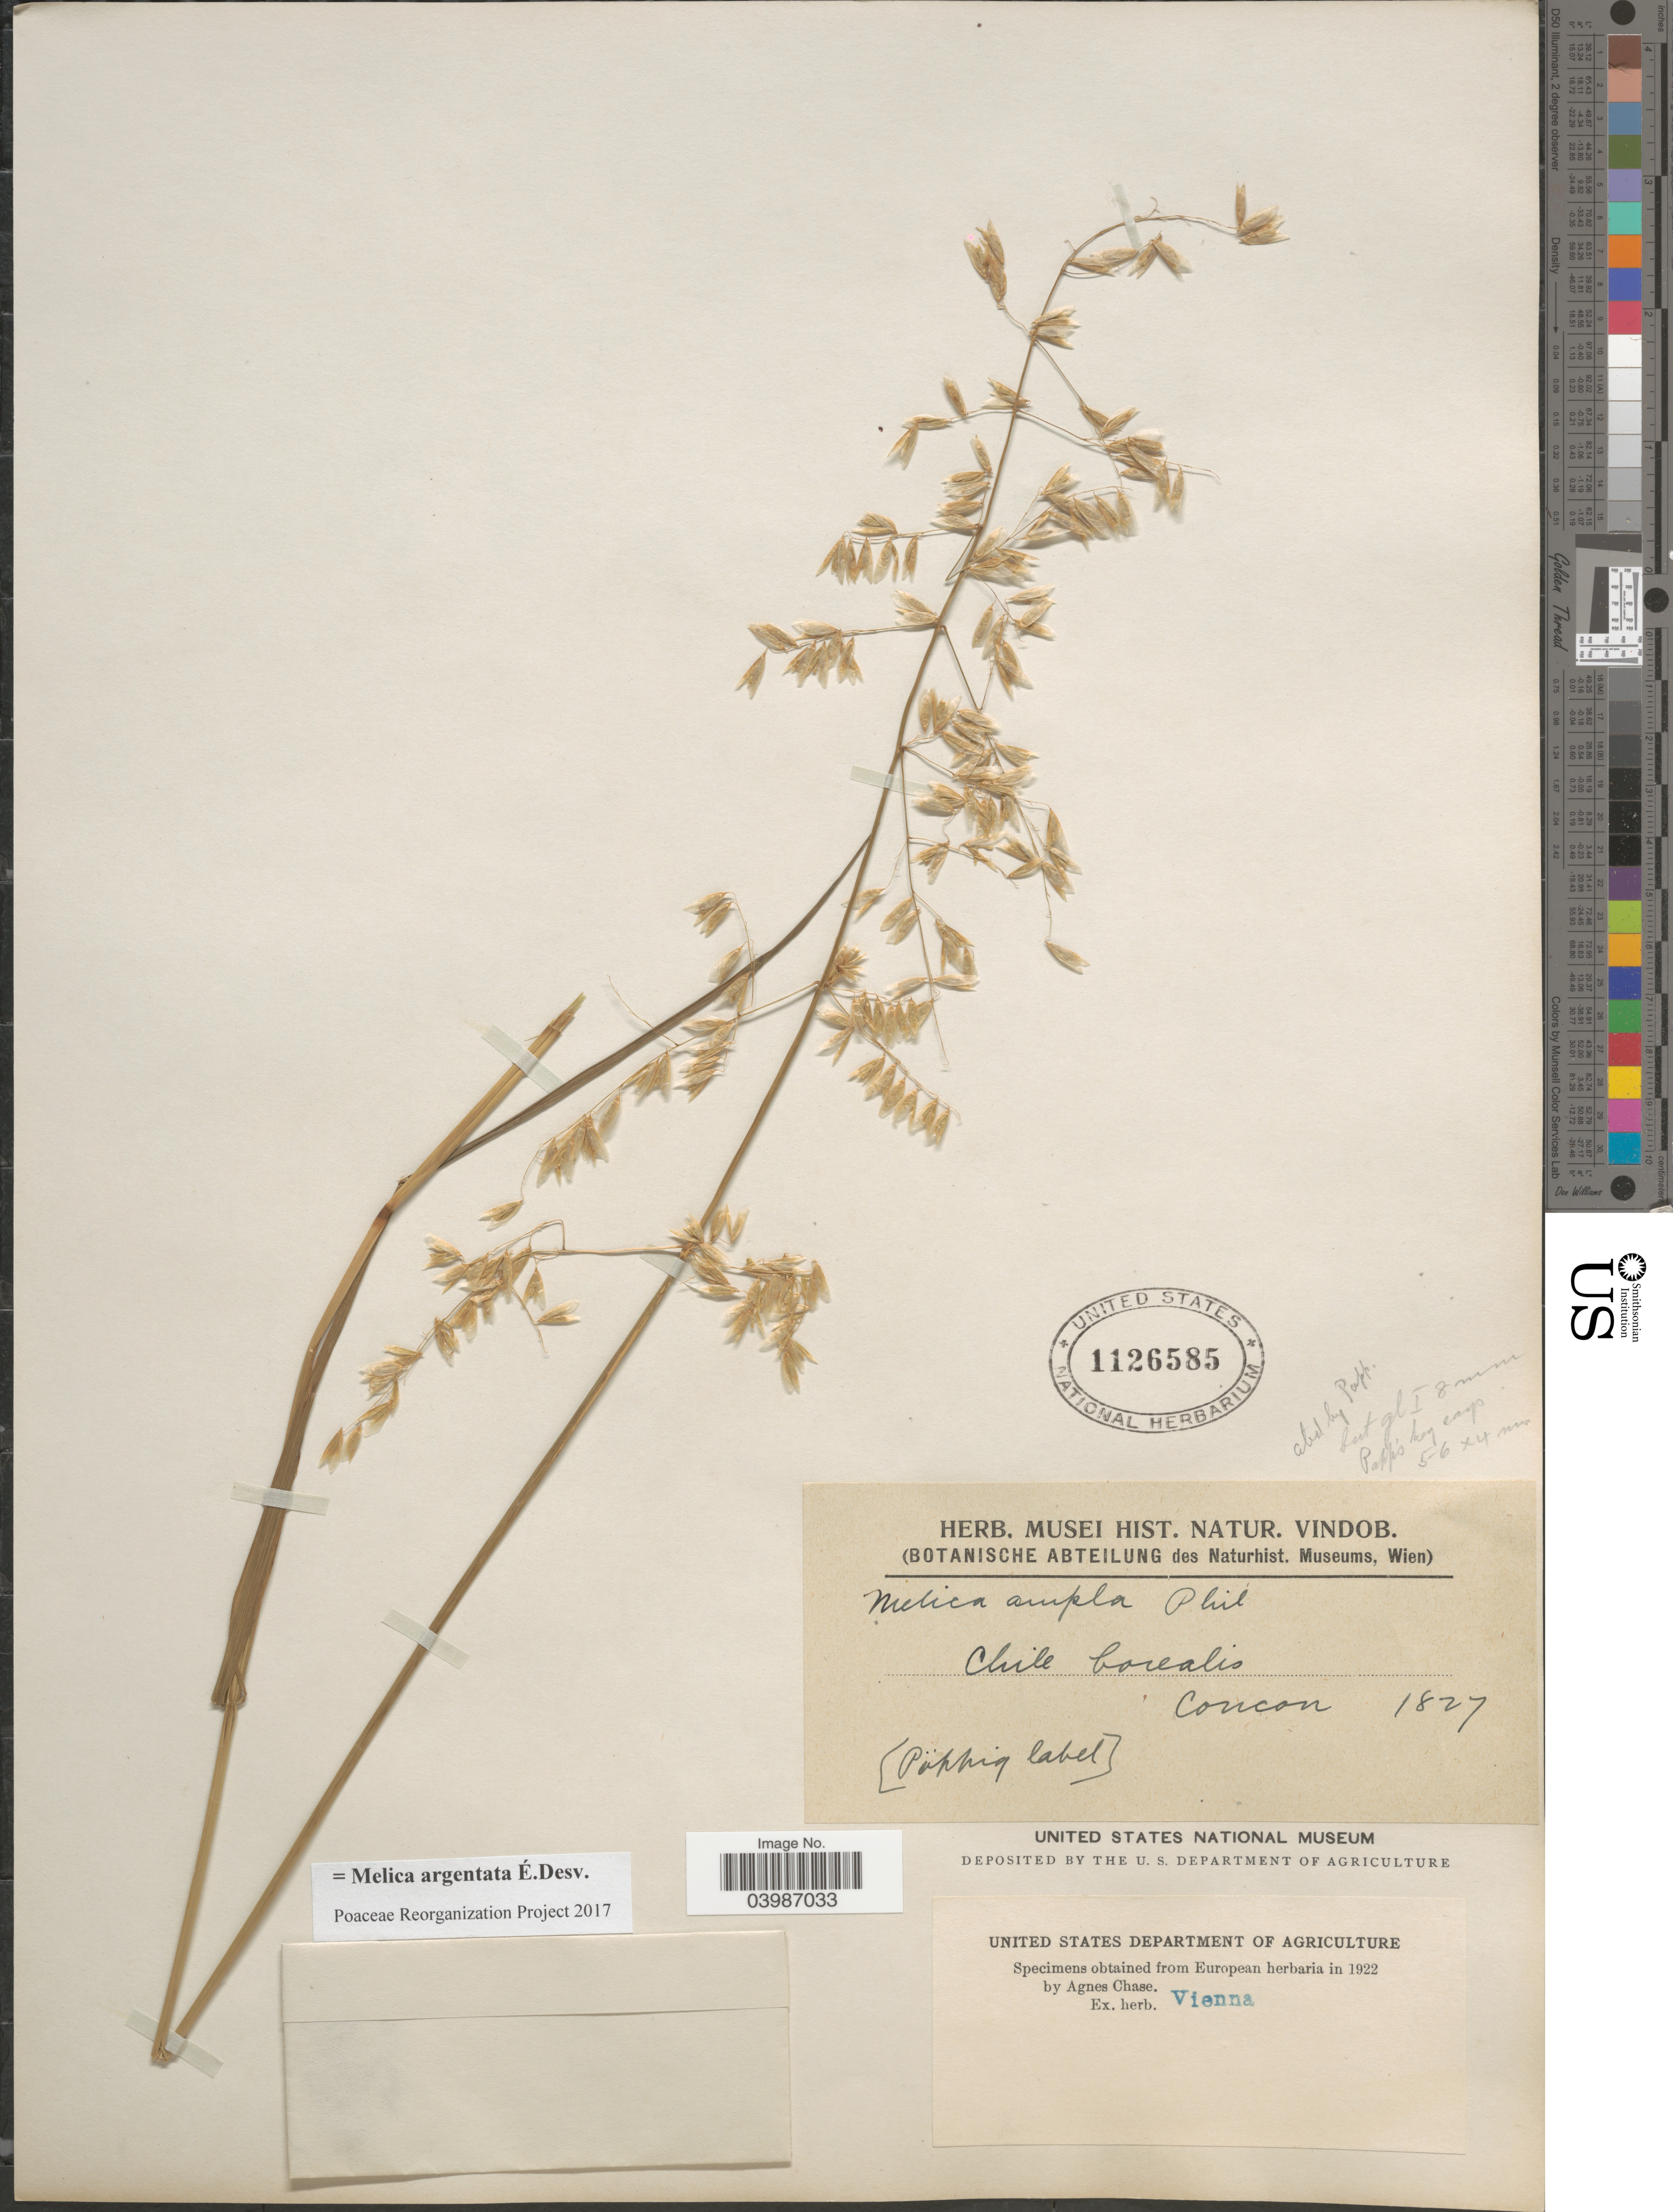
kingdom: Plantae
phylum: Tracheophyta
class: Liliopsida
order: Poales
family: Poaceae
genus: Melica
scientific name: Melica argentata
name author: É. Desv.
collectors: ex herb. Musei Hist. Natur. Vindob.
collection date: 1827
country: Chile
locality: Chile borealis. Concon.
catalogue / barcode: US 1126585